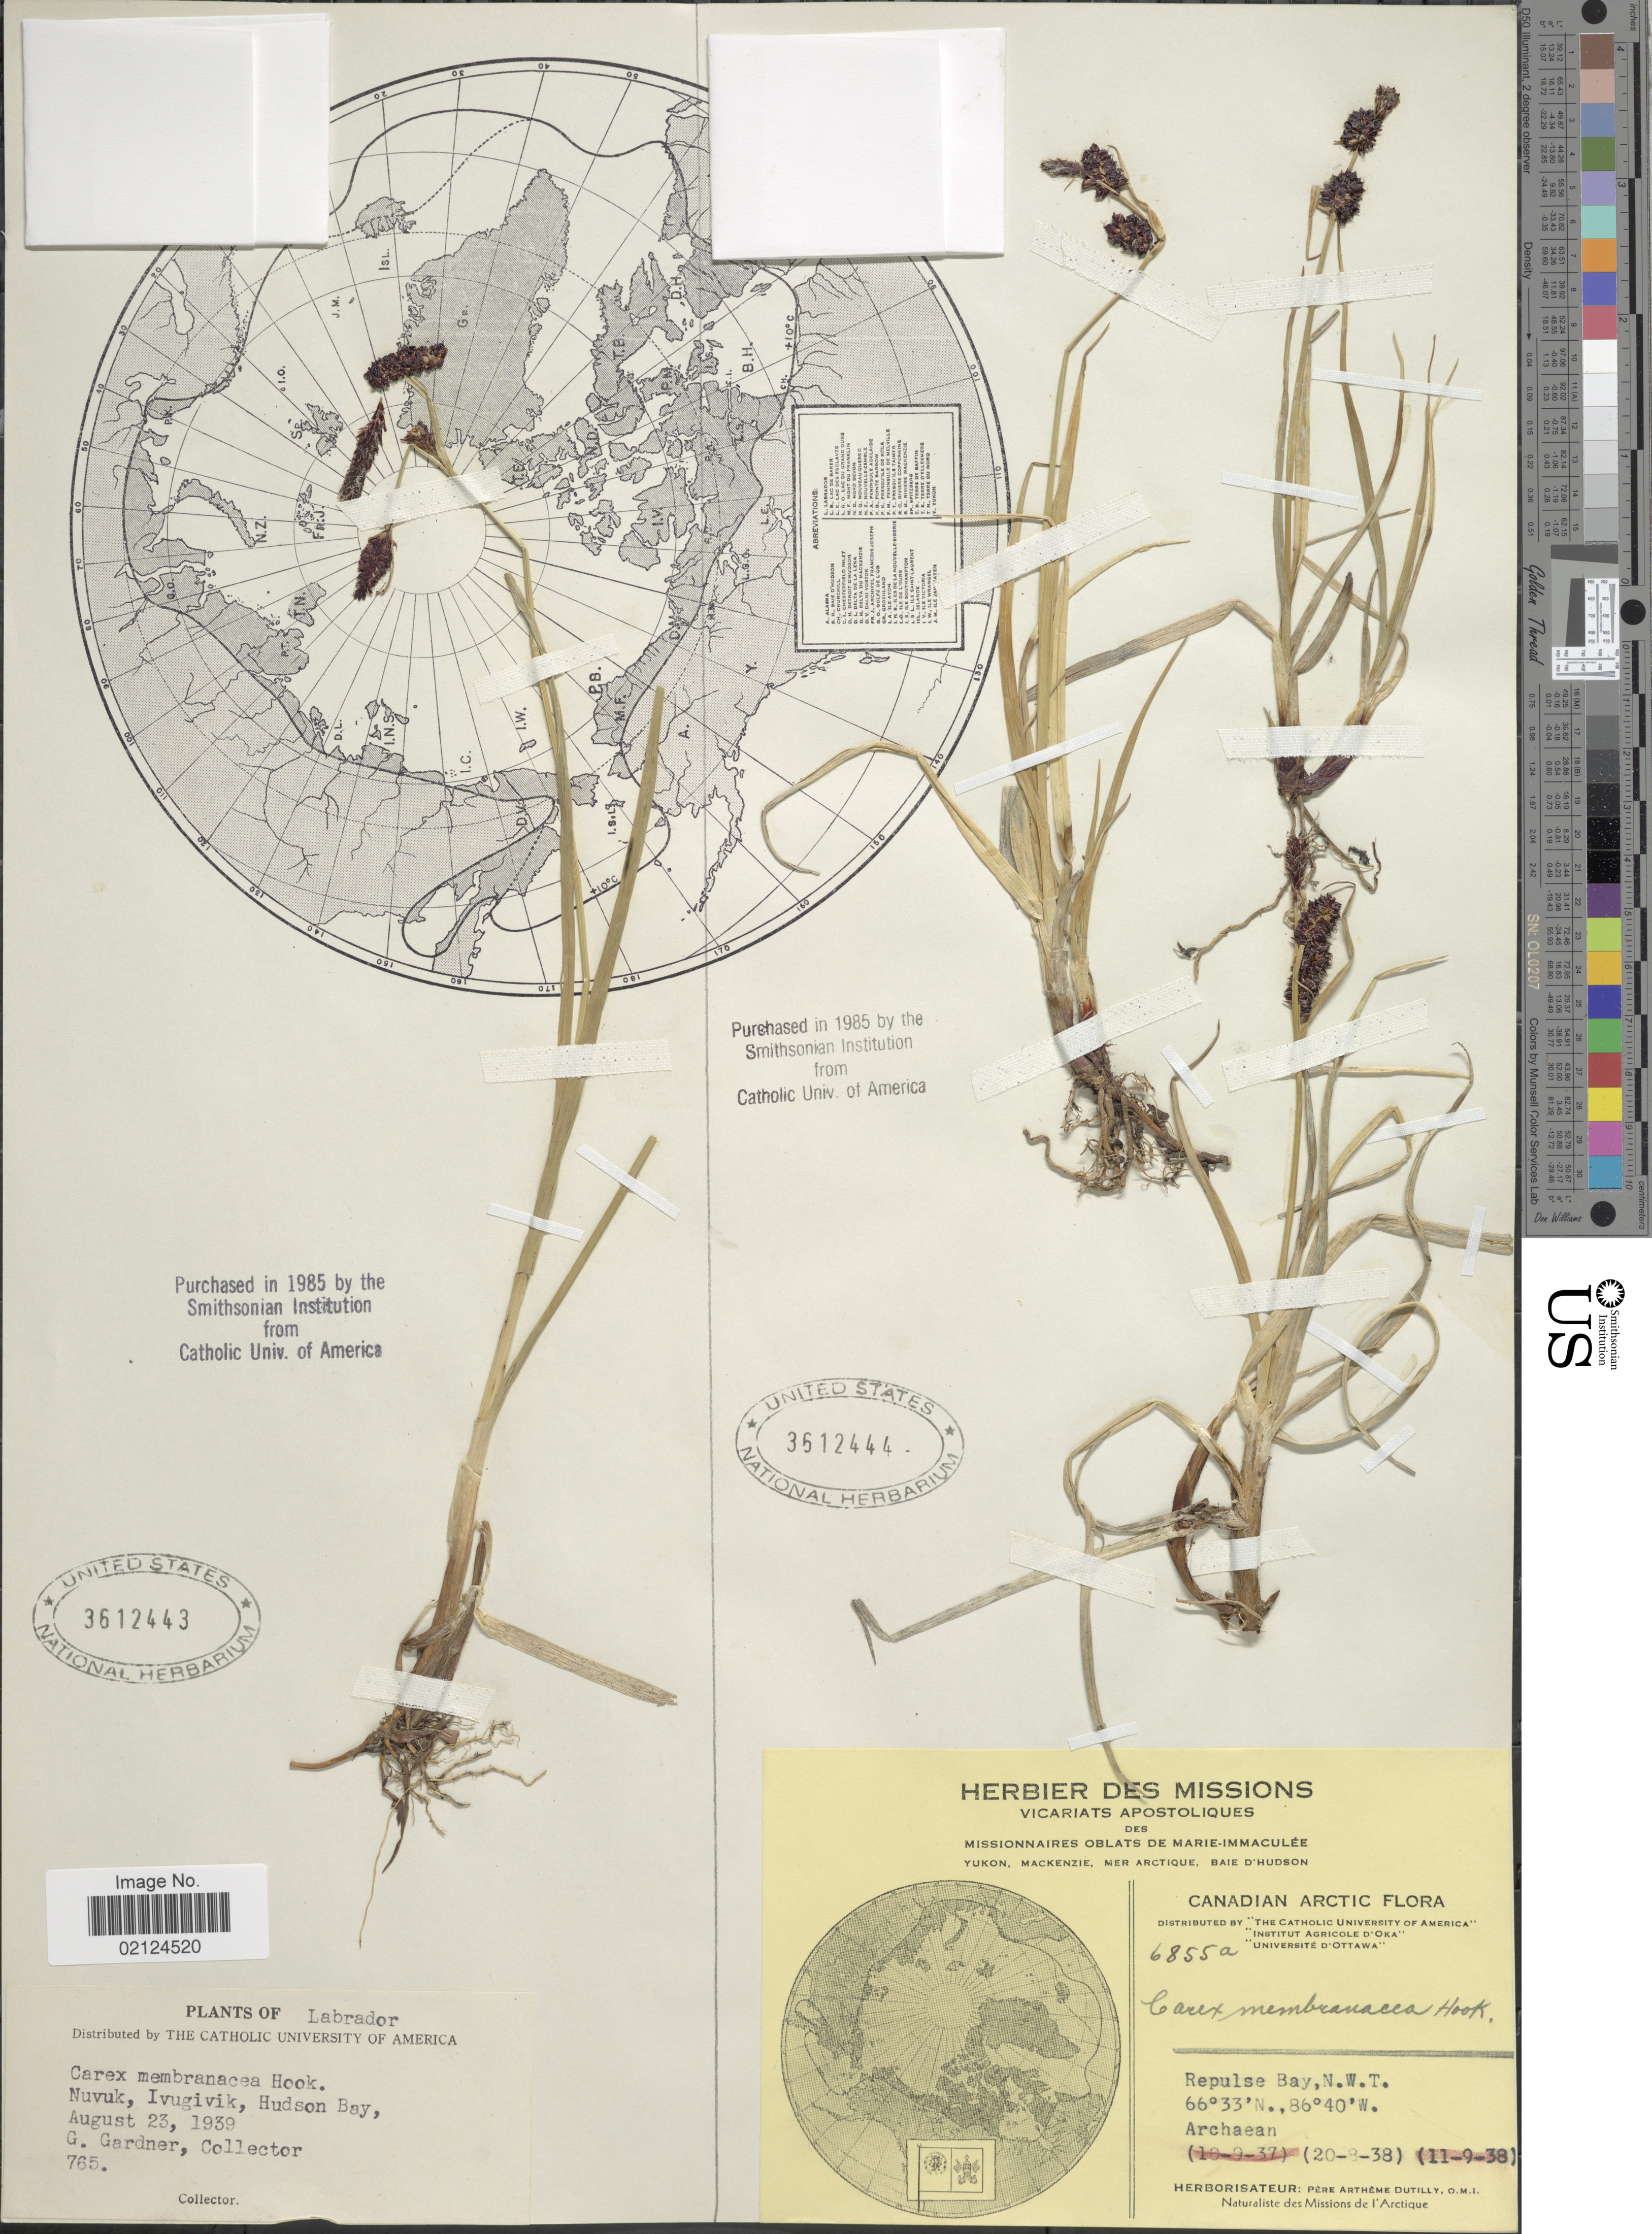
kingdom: Plantae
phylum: Tracheophyta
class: Liliopsida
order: Poales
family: Cyperaceae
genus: Carex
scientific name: Carex membranacea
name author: Hook.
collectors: A. Dutilly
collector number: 6855a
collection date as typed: Transcribed d/m/y: 20/8/38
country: Canada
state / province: Northwest Territories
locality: Canadian Arctic, Repulse Bay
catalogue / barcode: US 3612444-2